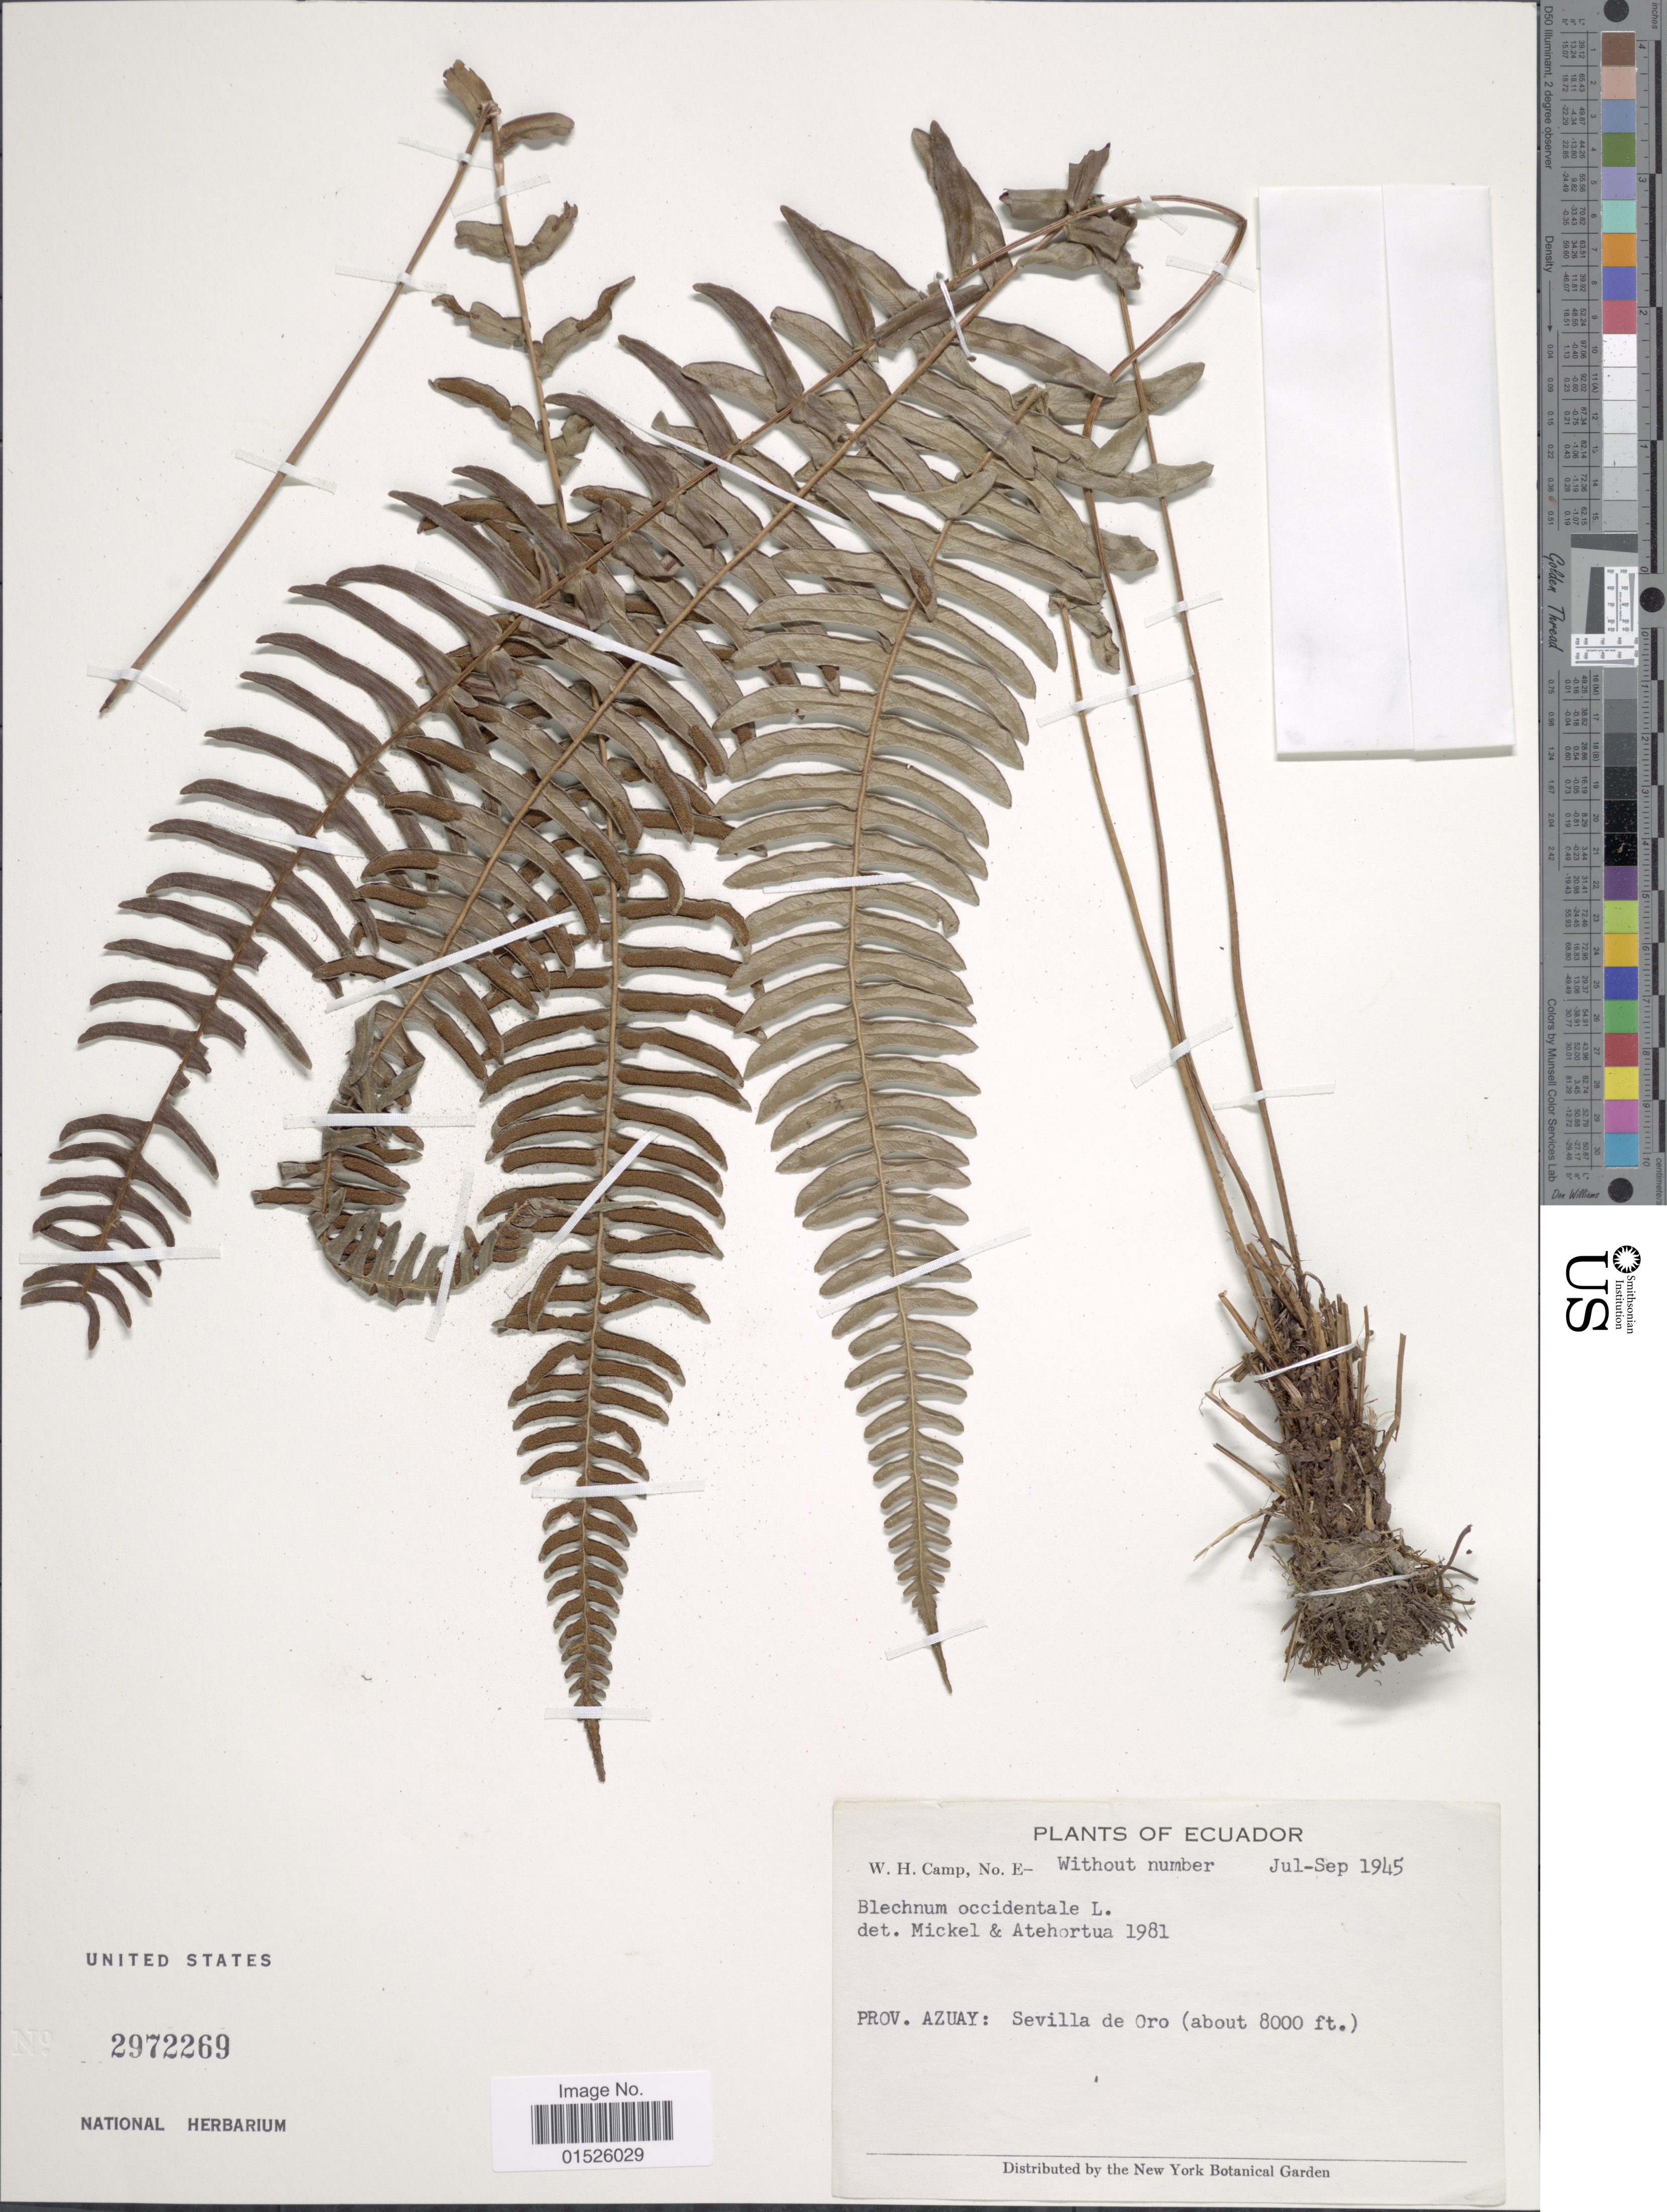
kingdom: Plantae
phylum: Tracheophyta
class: Polypodiopsida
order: Polypodiales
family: Blechnaceae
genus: Blechnum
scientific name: Blechnum glandulosum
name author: Link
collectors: W. H. Camp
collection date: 1945-07/1945-09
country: Ecuador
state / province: Azuay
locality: Ecuador, Prov. Azuay: Sevilla de Oro.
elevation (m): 2438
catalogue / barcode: US 2972269